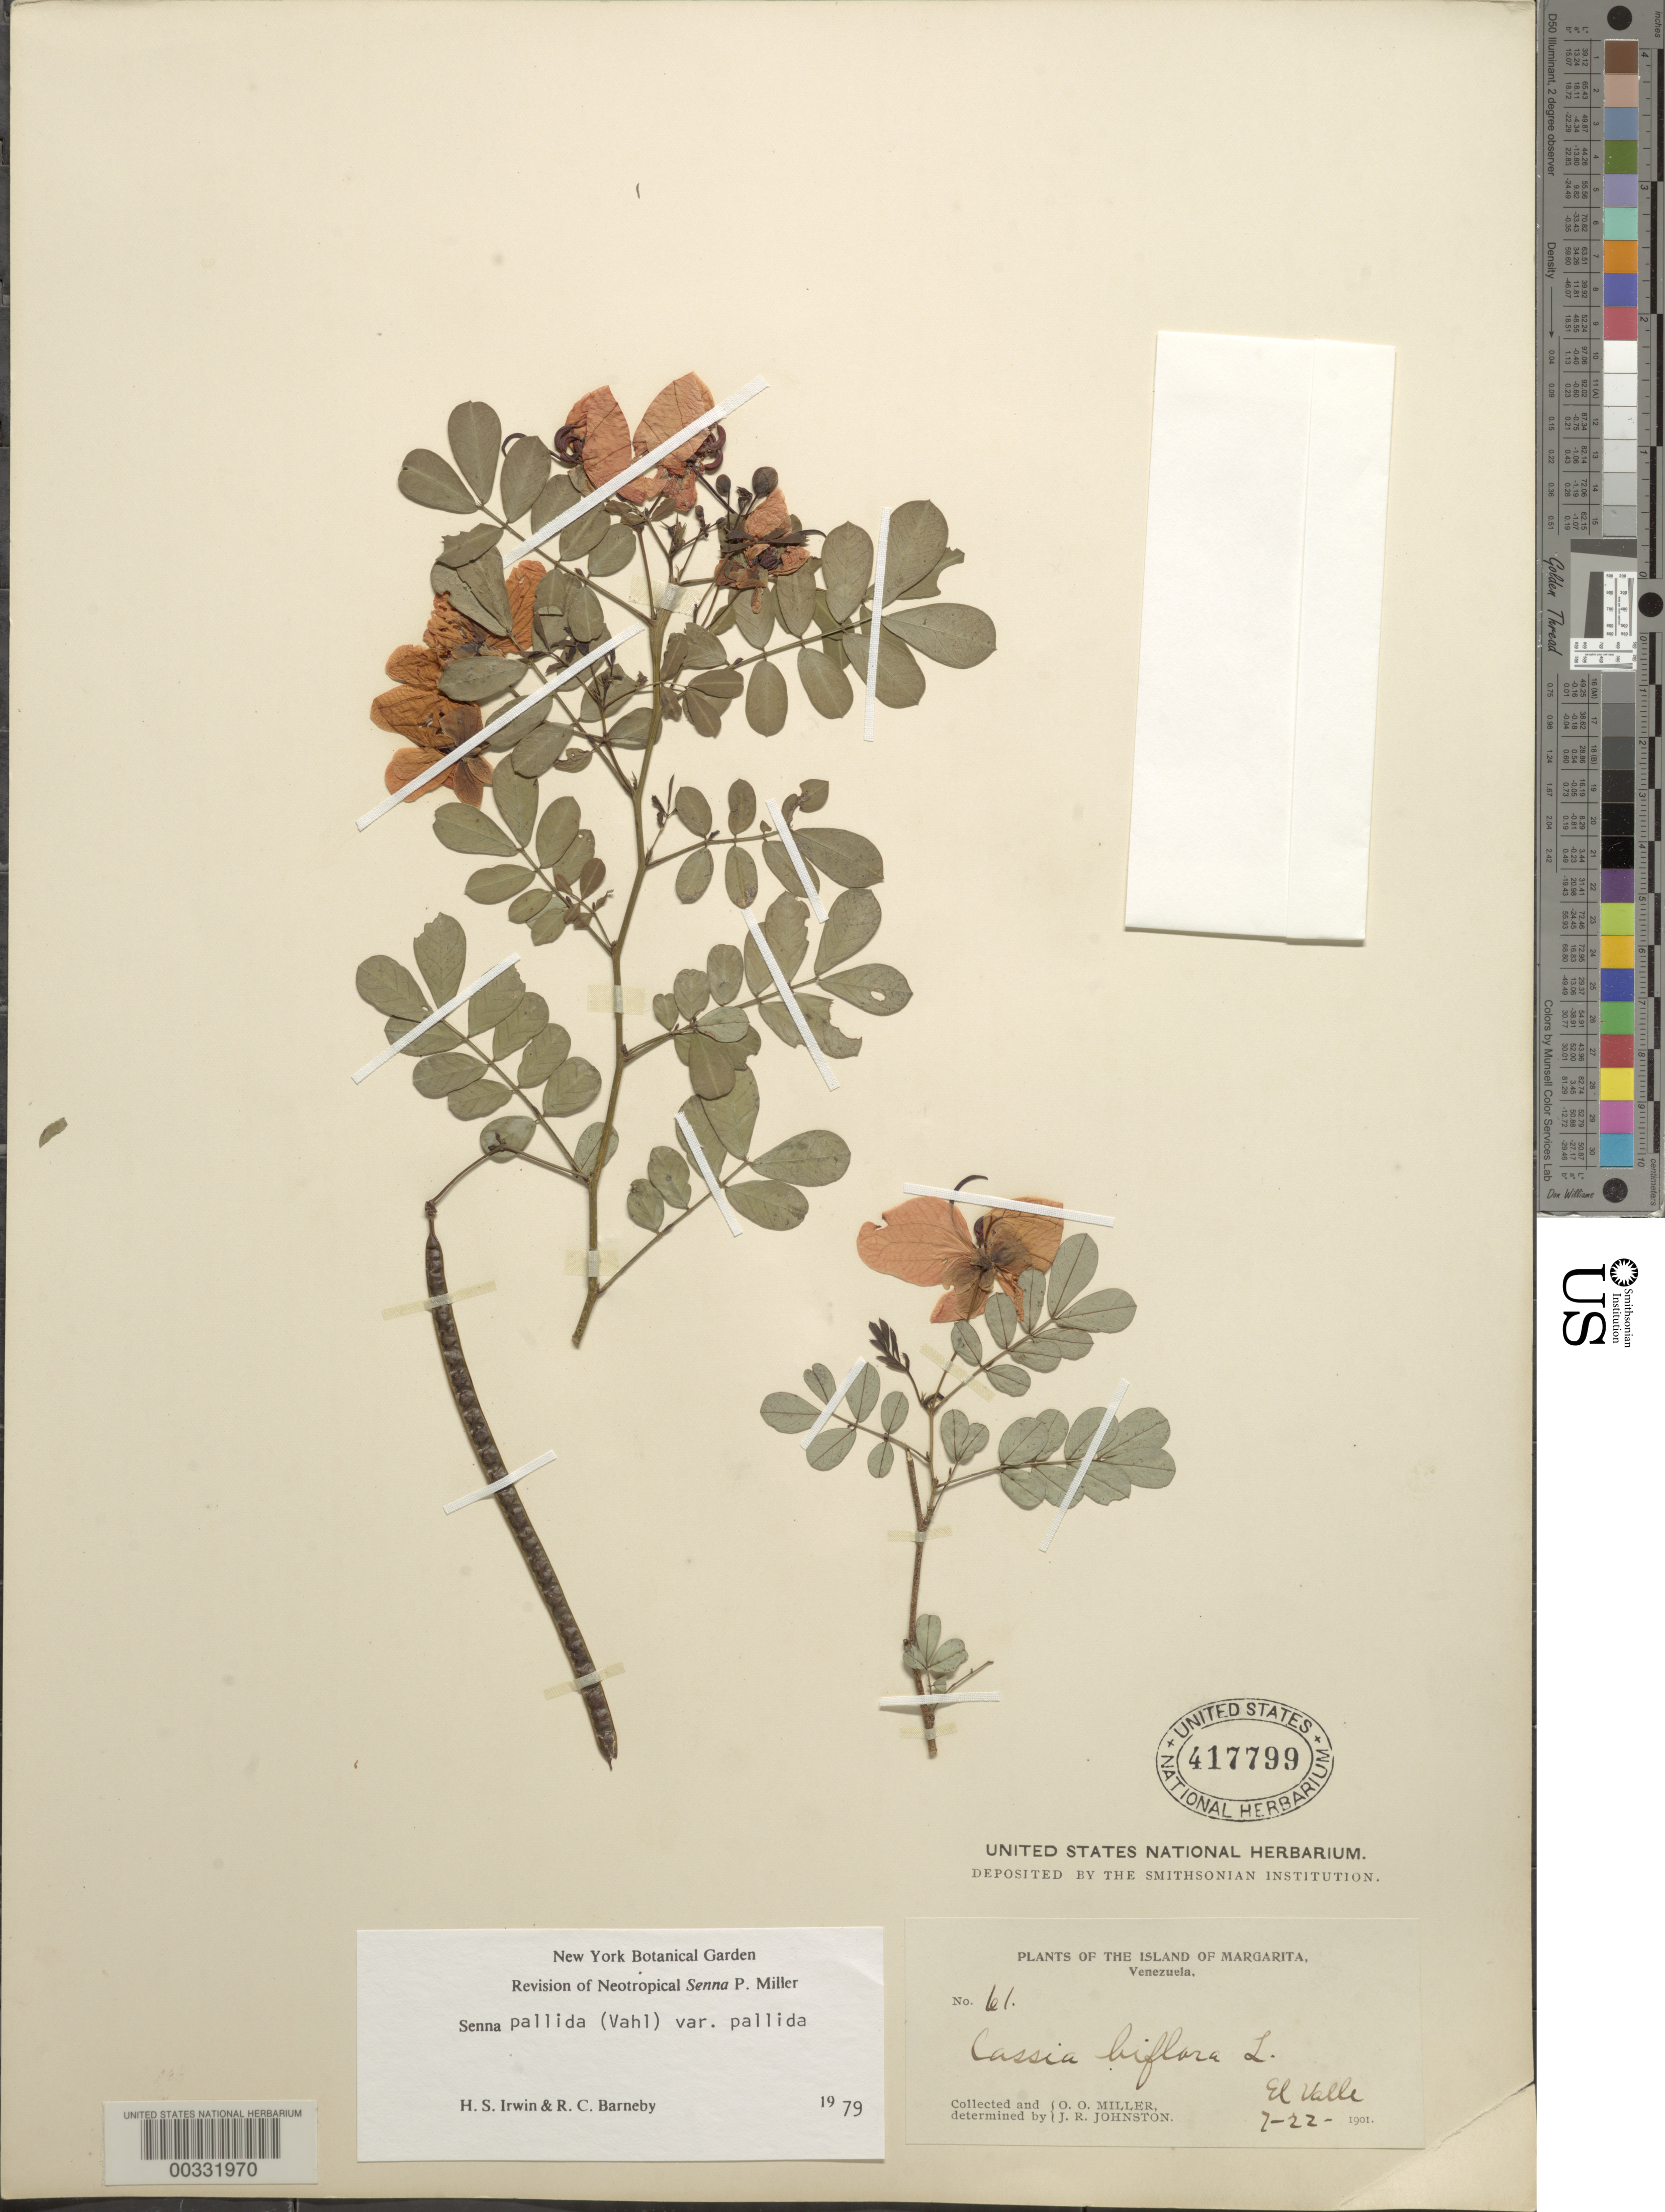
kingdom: Plantae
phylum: Tracheophyta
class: Magnoliopsida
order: Fabales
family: Fabaceae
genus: Senna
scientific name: Senna pallida var. pallida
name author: (Vahl) H.S. Irwin & Barneby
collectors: O. O. Miller & J. Johnston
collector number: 61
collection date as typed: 22 Jul 1901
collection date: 1901-07-22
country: Venezuela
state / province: Nueva Esparta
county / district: Margarita I.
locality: El valle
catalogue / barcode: US 417799